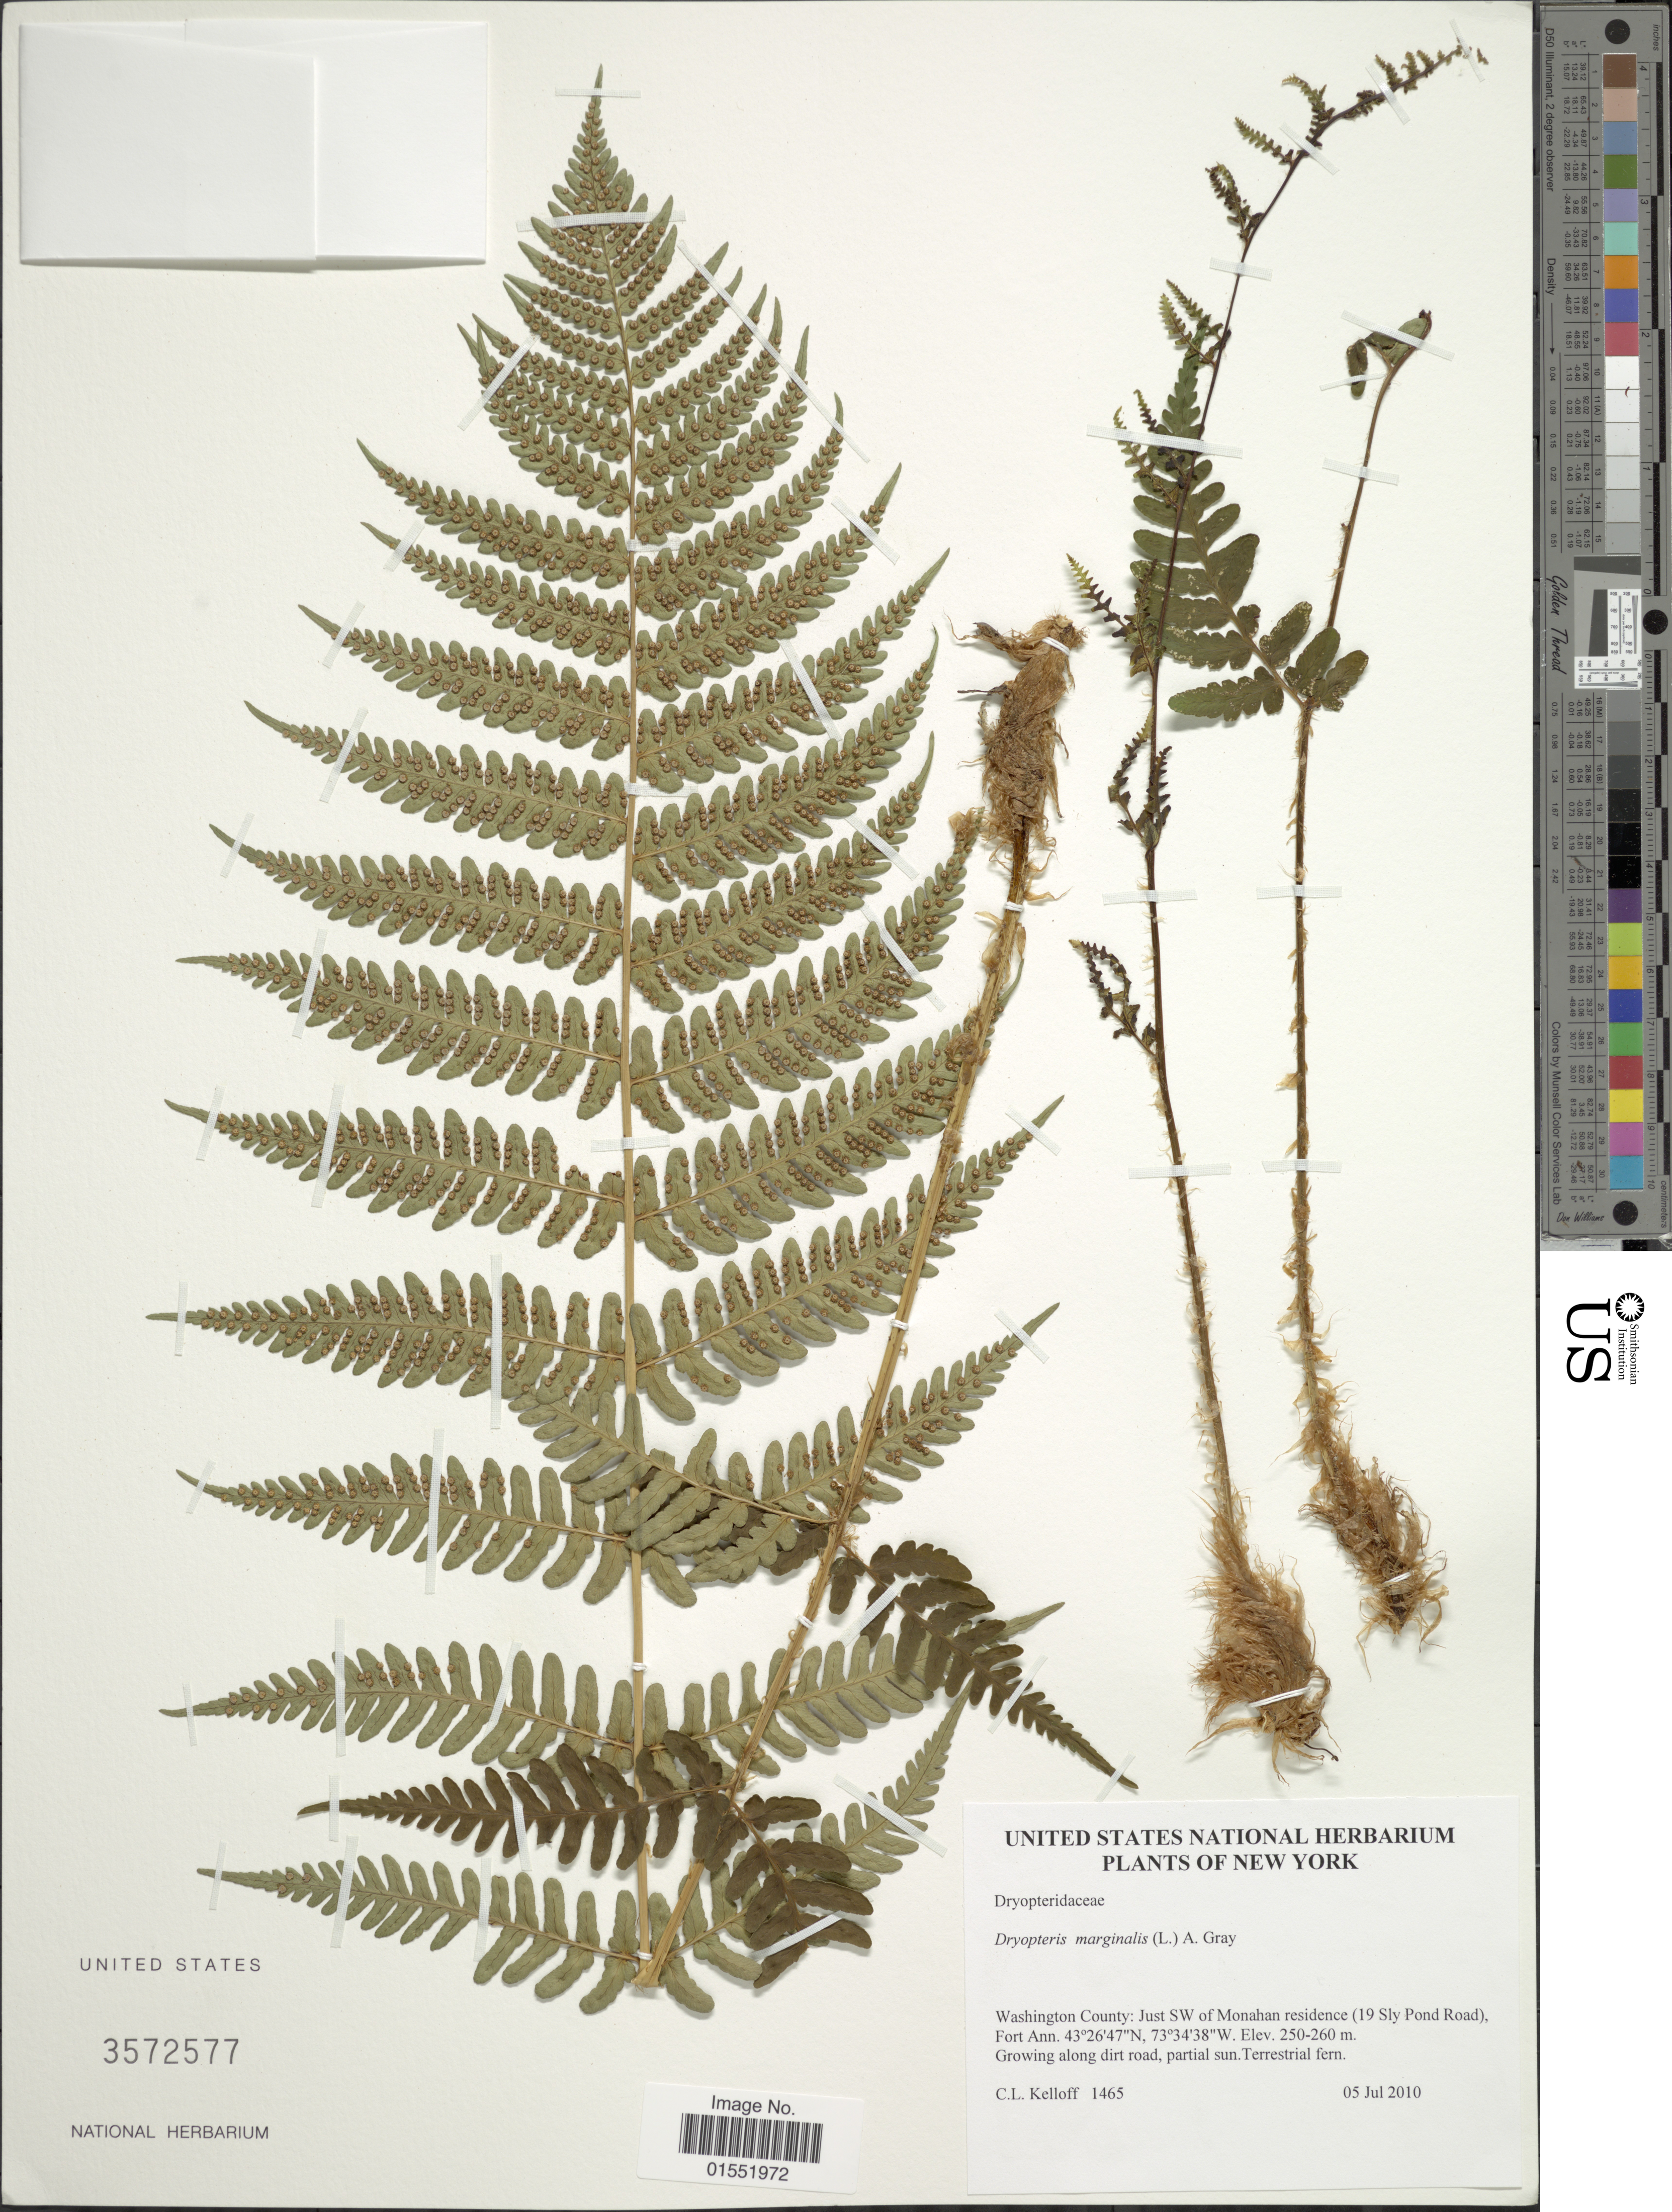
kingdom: Plantae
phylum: Tracheophyta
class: Polypodiopsida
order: Polypodiales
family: Dryopteridaceae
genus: Dryopteris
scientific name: Dryopteris marginalis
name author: (L.) A. Gray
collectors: C. L. Kelloff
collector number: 1465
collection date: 2010-07-05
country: United States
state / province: New York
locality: Washington County: Just SW of Monahan residence (19 Sly Pond Road), Fort Ann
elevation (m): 250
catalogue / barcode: US 3572577